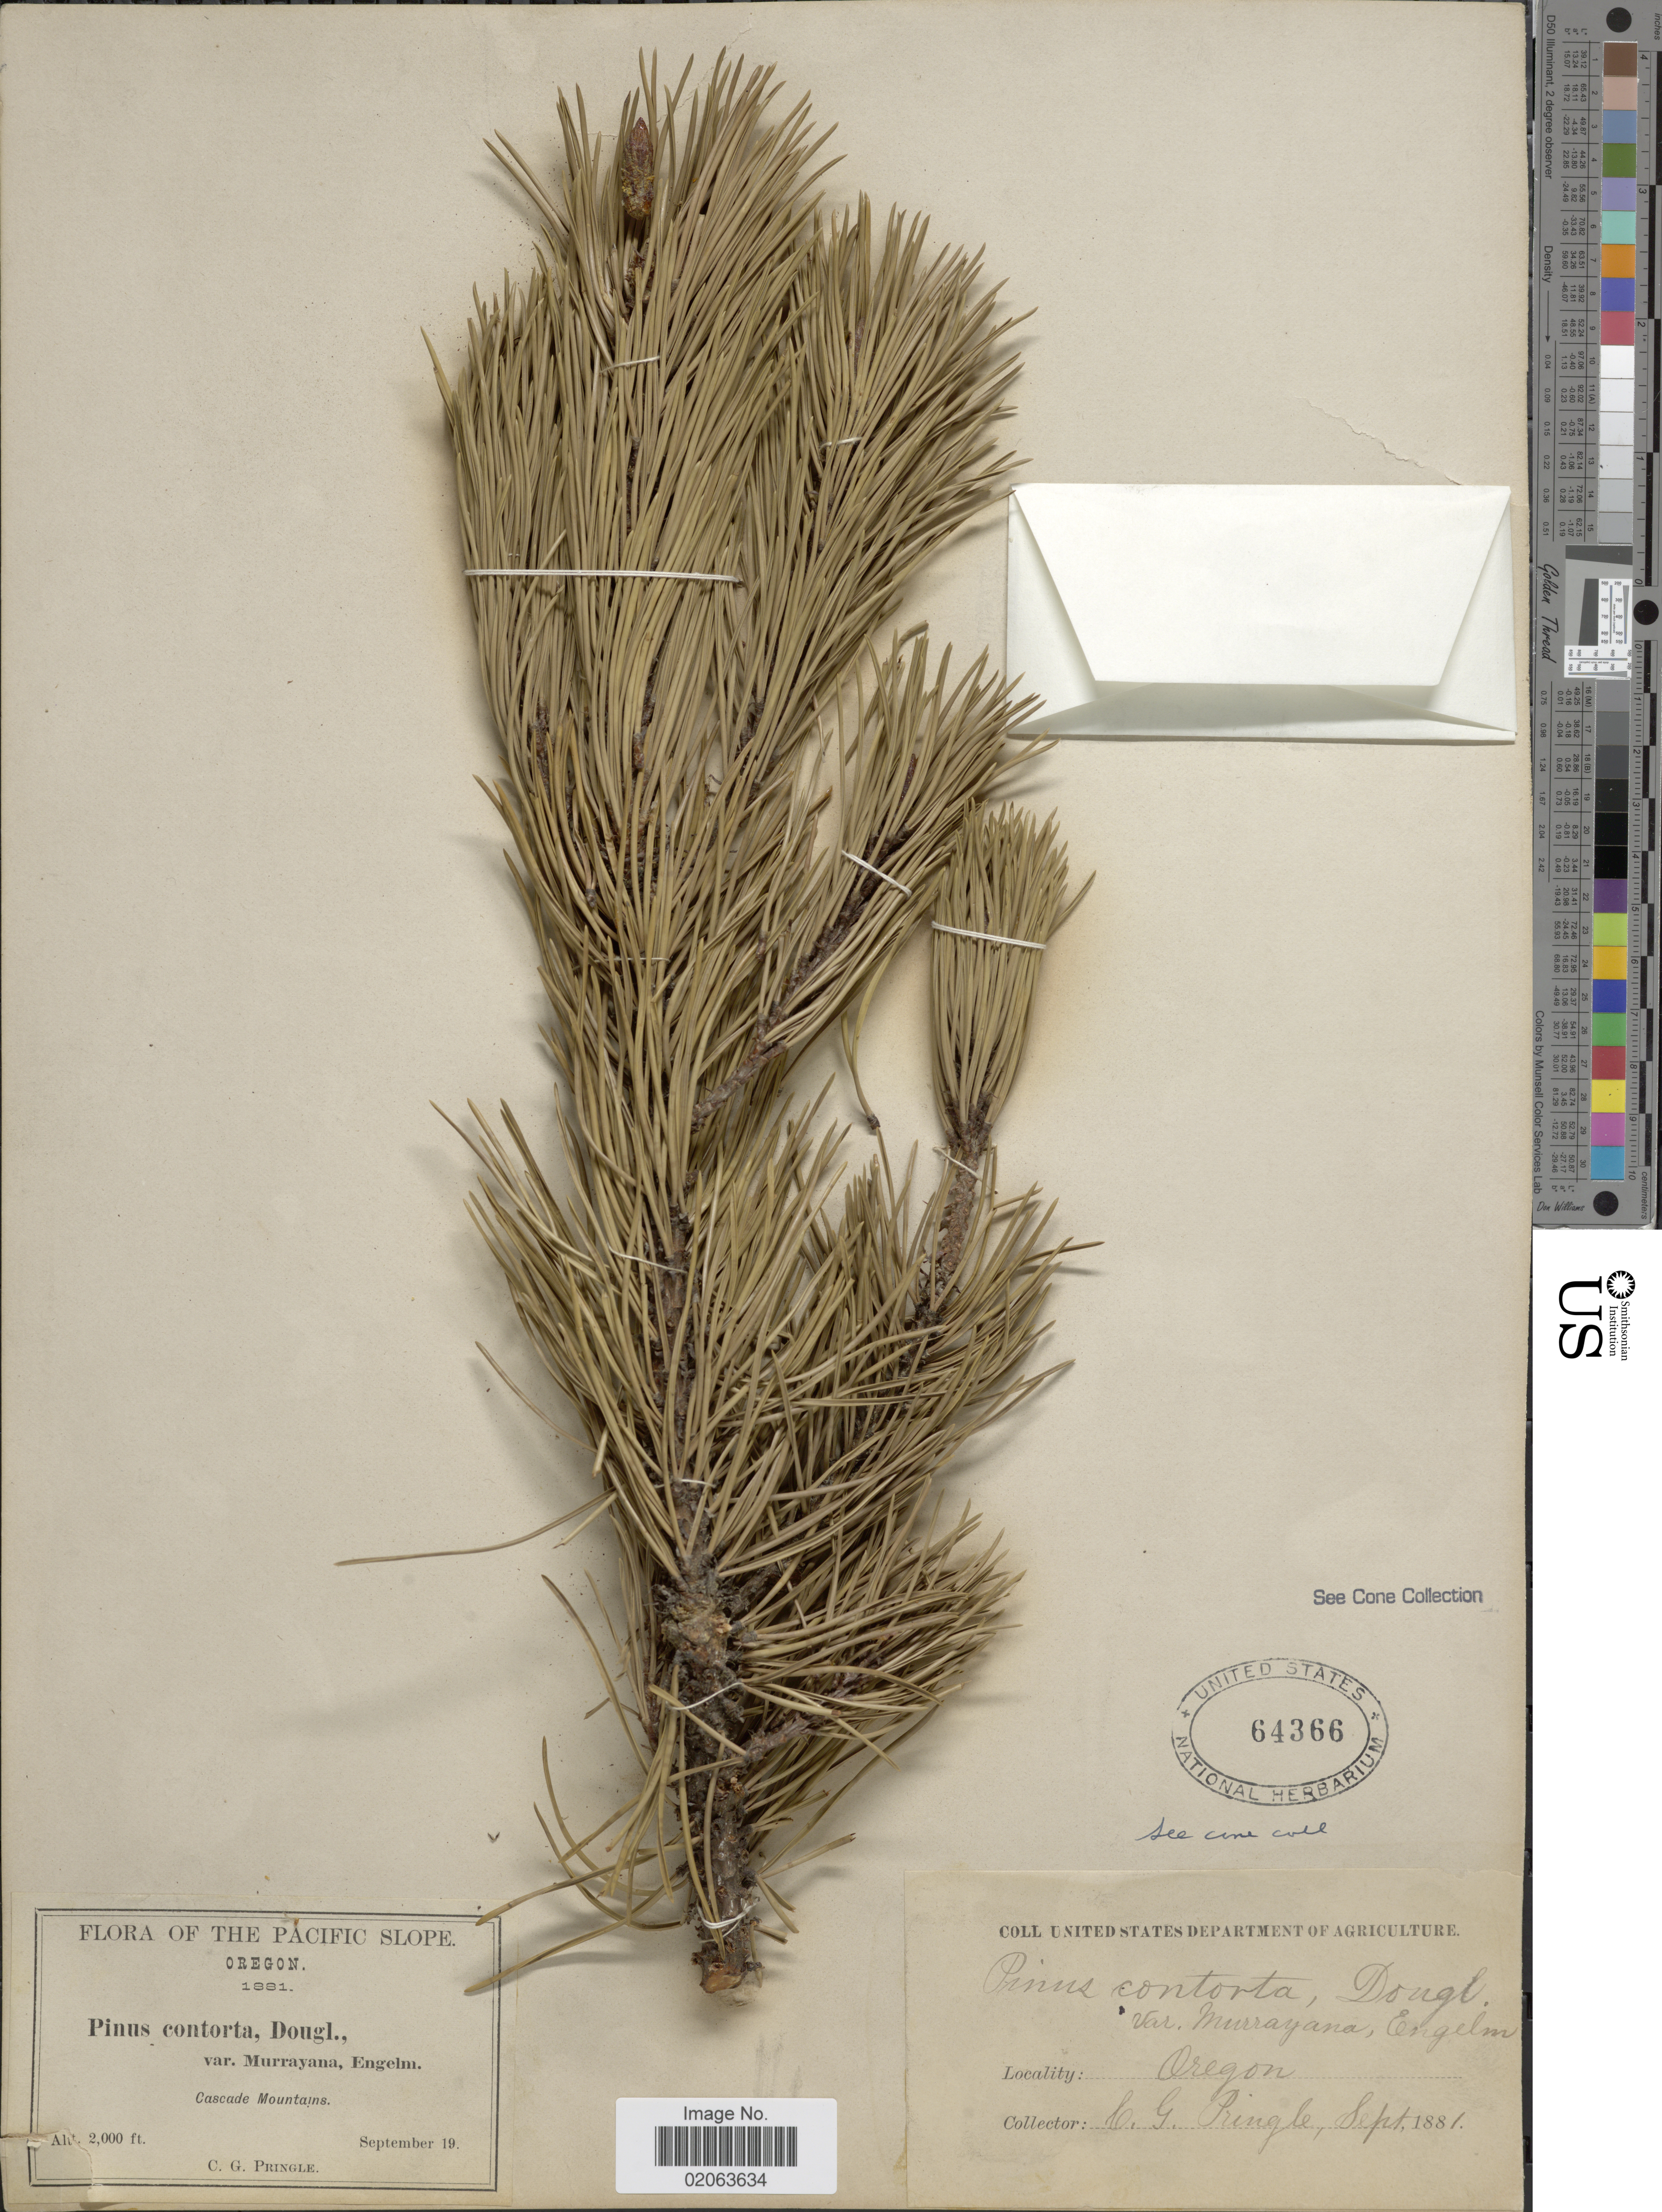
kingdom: Plantae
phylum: Tracheophyta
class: Pinopsida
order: Pinales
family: Pinaceae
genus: Pinus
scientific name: Pinus contorta var. murrayana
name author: (Balf.) S. Watson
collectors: C. G. Pringle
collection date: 1881-09-19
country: United States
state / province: Oregon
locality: Cascade Mountains. The Pacific Slope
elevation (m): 610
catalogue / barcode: US 64366